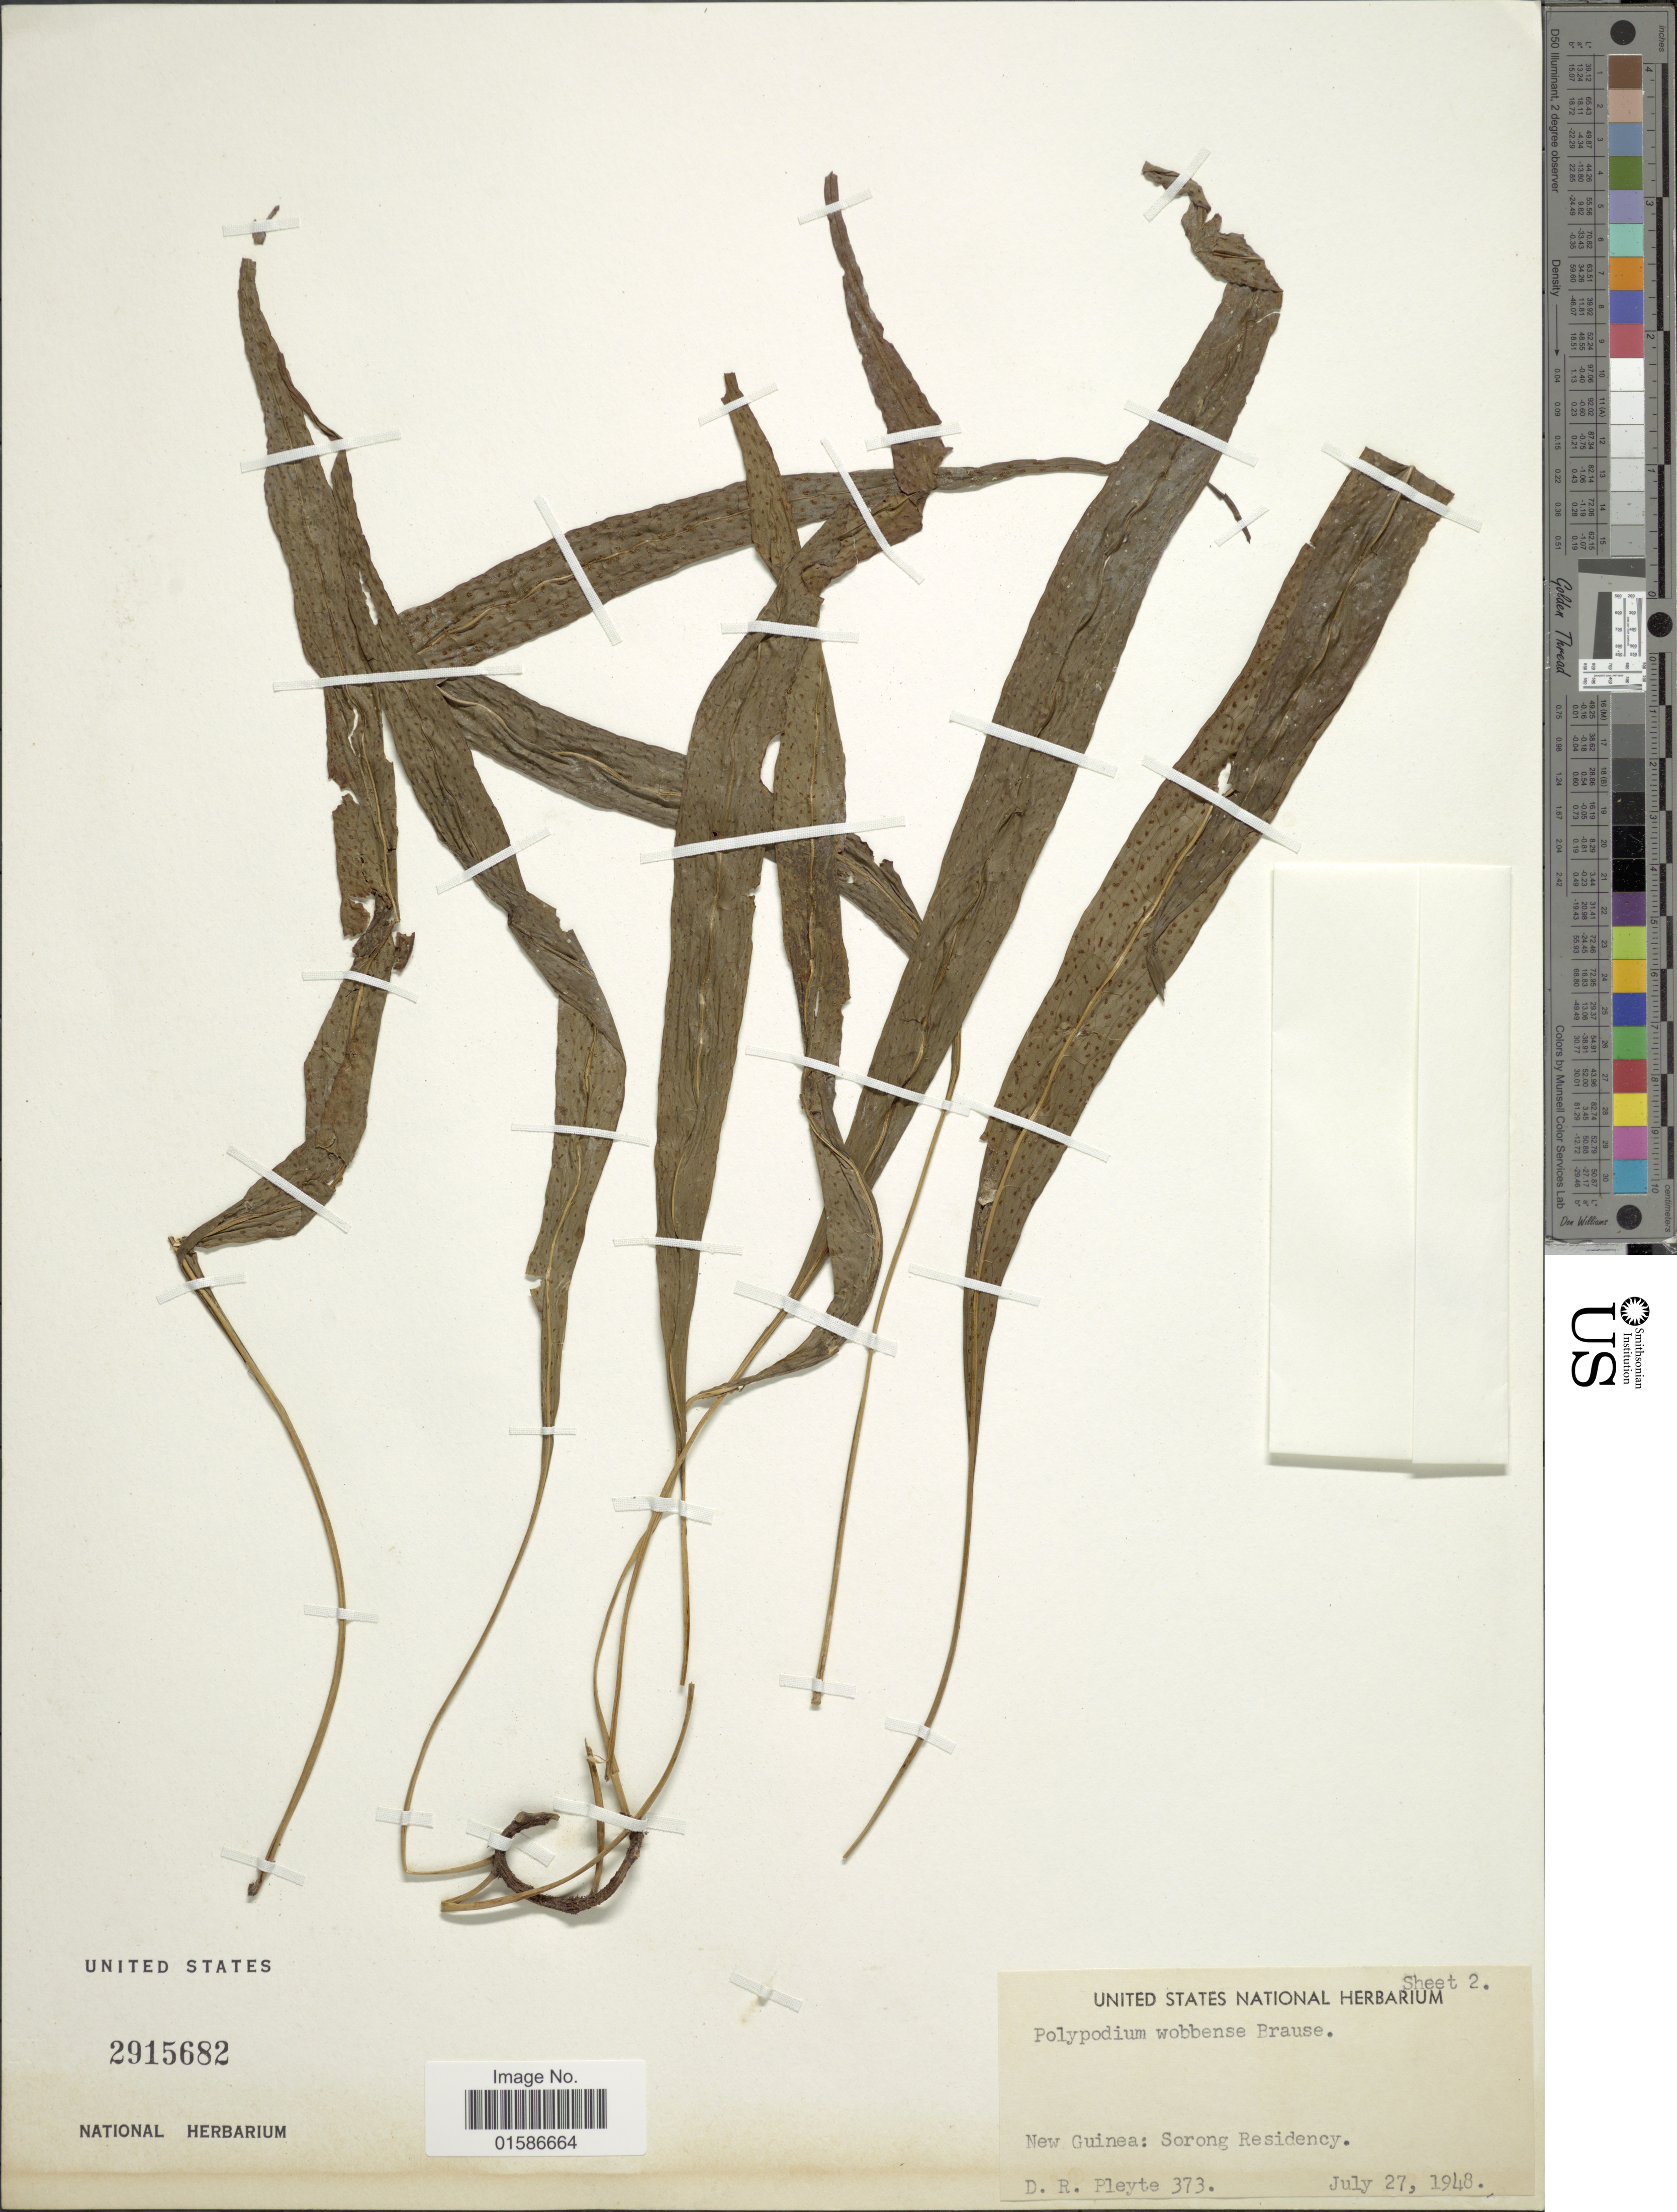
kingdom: Plantae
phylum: Tracheophyta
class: Polypodiopsida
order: Polypodiales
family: Polypodiaceae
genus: Microsorum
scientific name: Microsorum rampans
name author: (Baker) Parris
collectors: D. Pleyte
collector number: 373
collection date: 1948-07-27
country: Indonesia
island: New Guinea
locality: Insula: New Guinea, Sorong Residency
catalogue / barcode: US 2915682